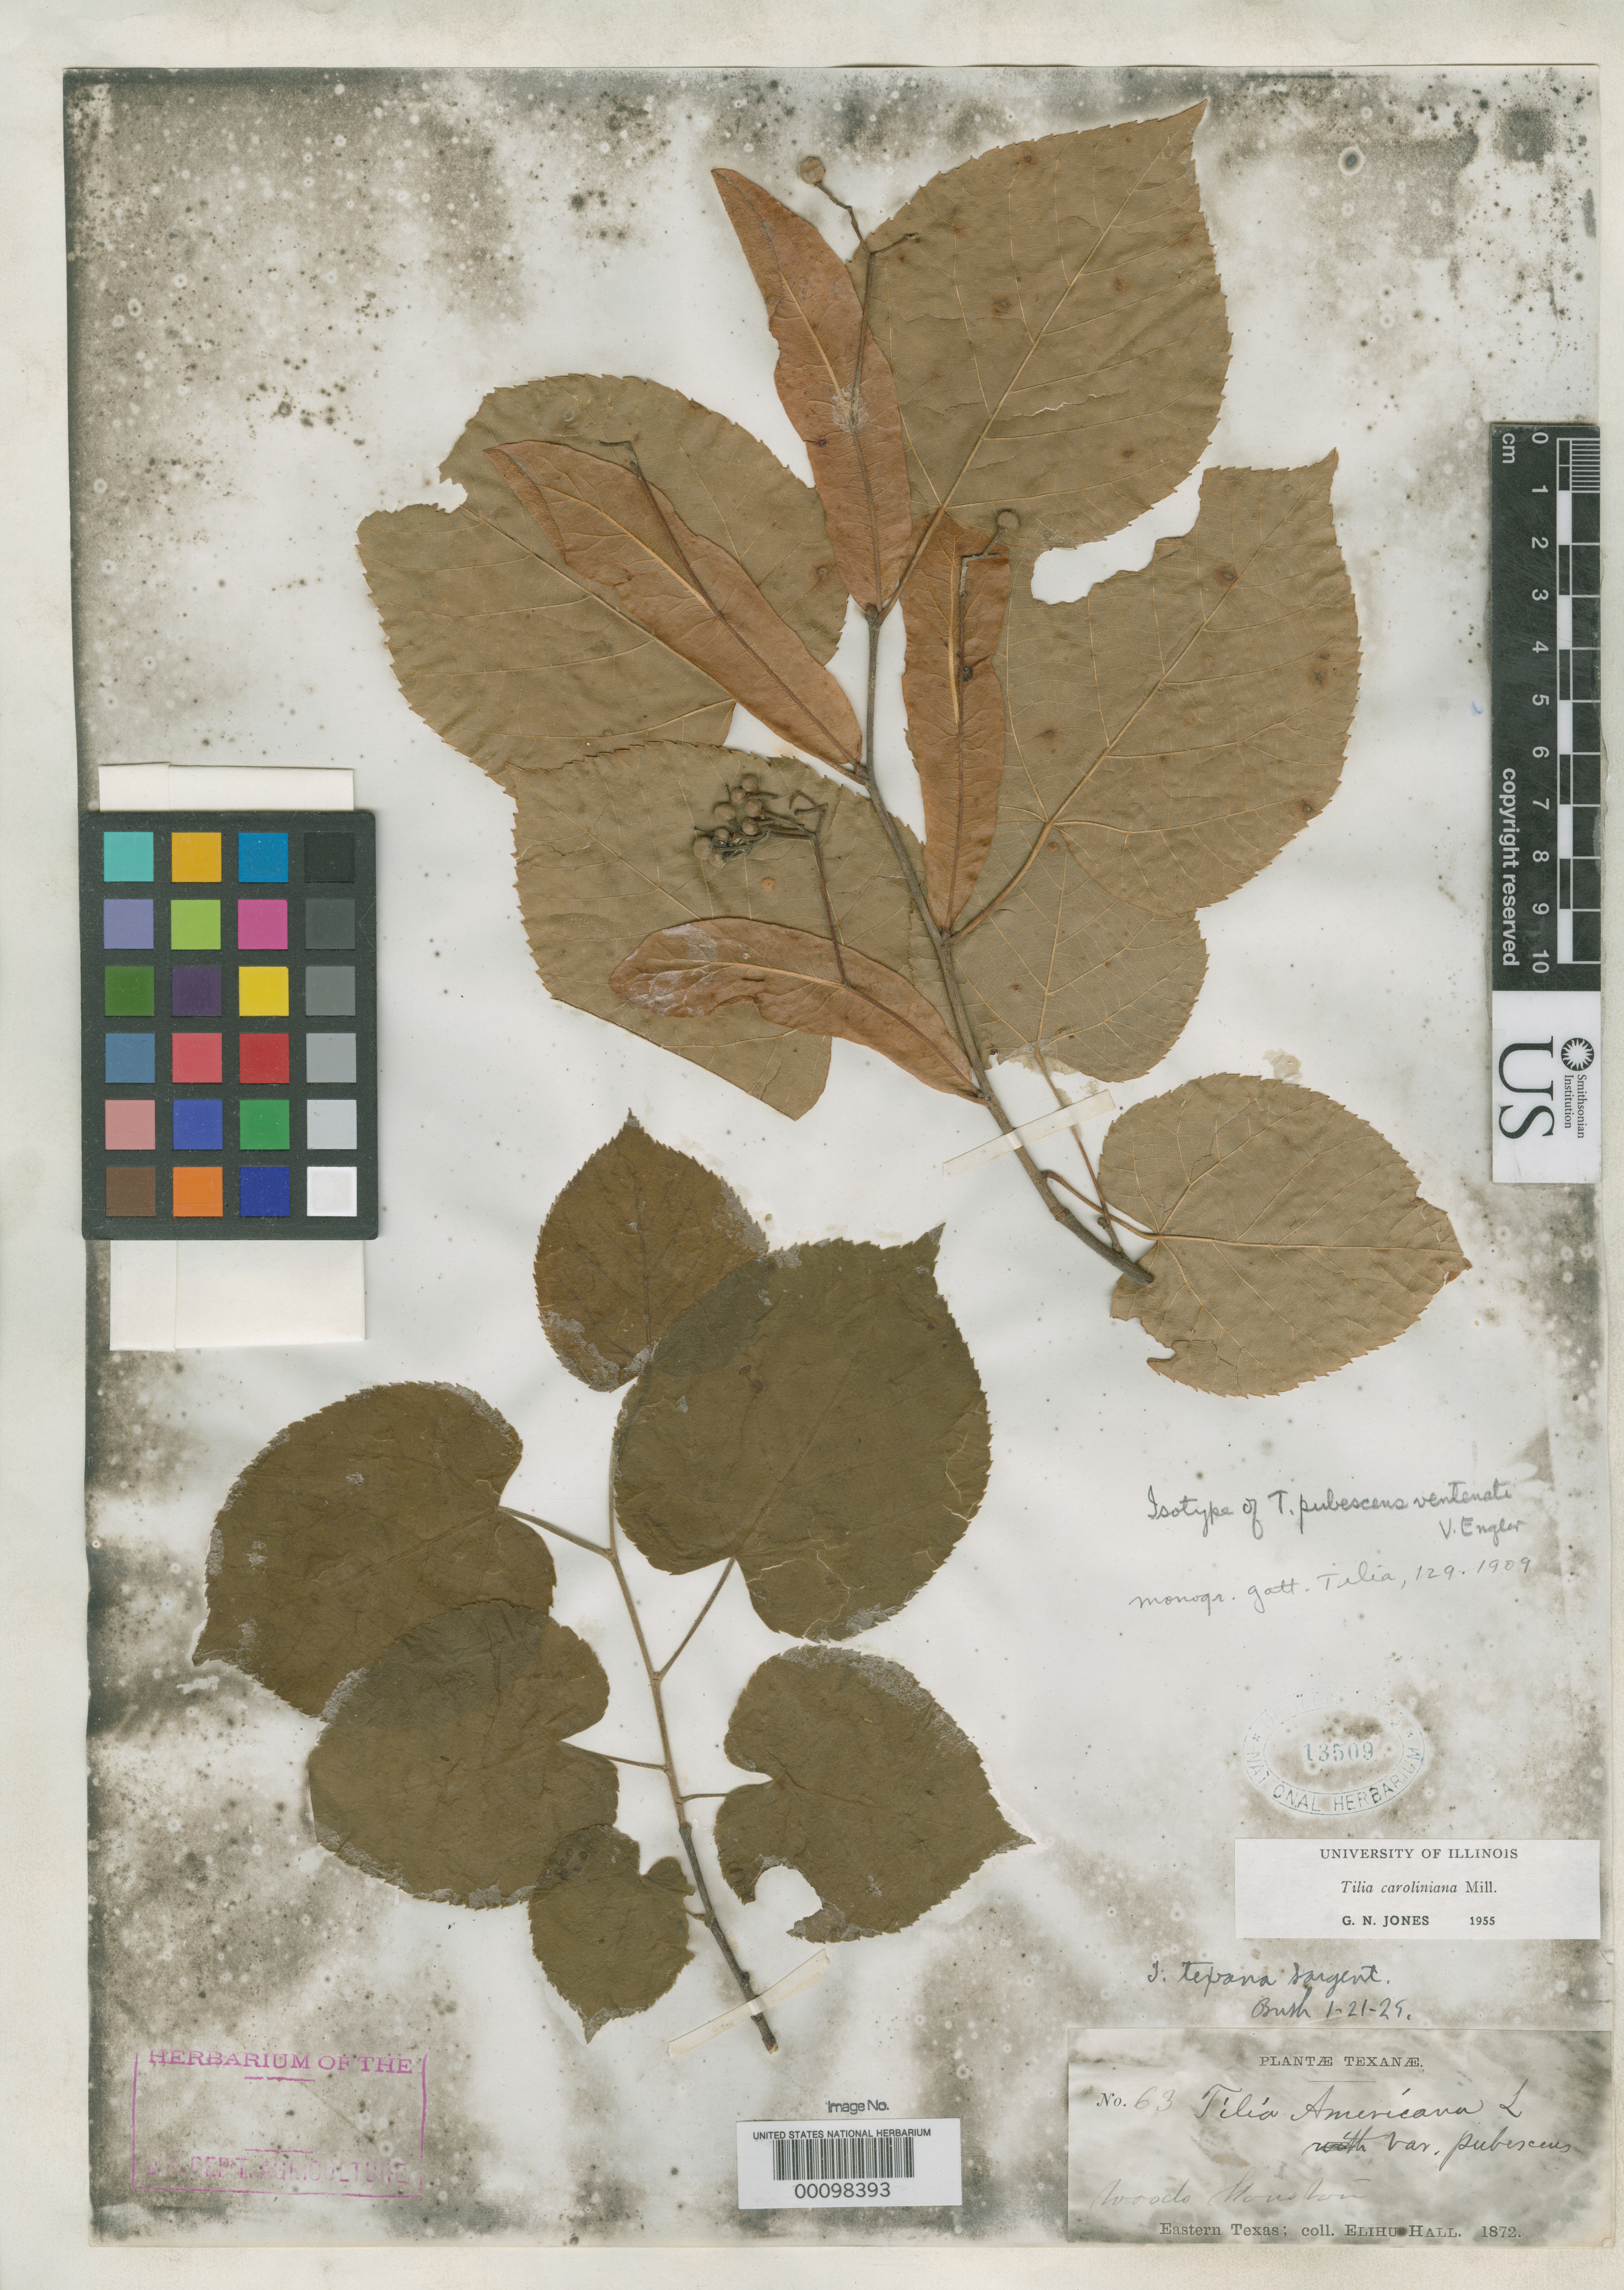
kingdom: Plantae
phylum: Tracheophyta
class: Magnoliopsida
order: Malvales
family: Malvaceae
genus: Tilia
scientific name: Tilia pubescens var. ventenatii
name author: V. Engl.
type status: Syntype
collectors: E. Hall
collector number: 63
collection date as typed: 1872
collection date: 1872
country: United States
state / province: Texas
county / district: Harris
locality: Houston.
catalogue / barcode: US 13509